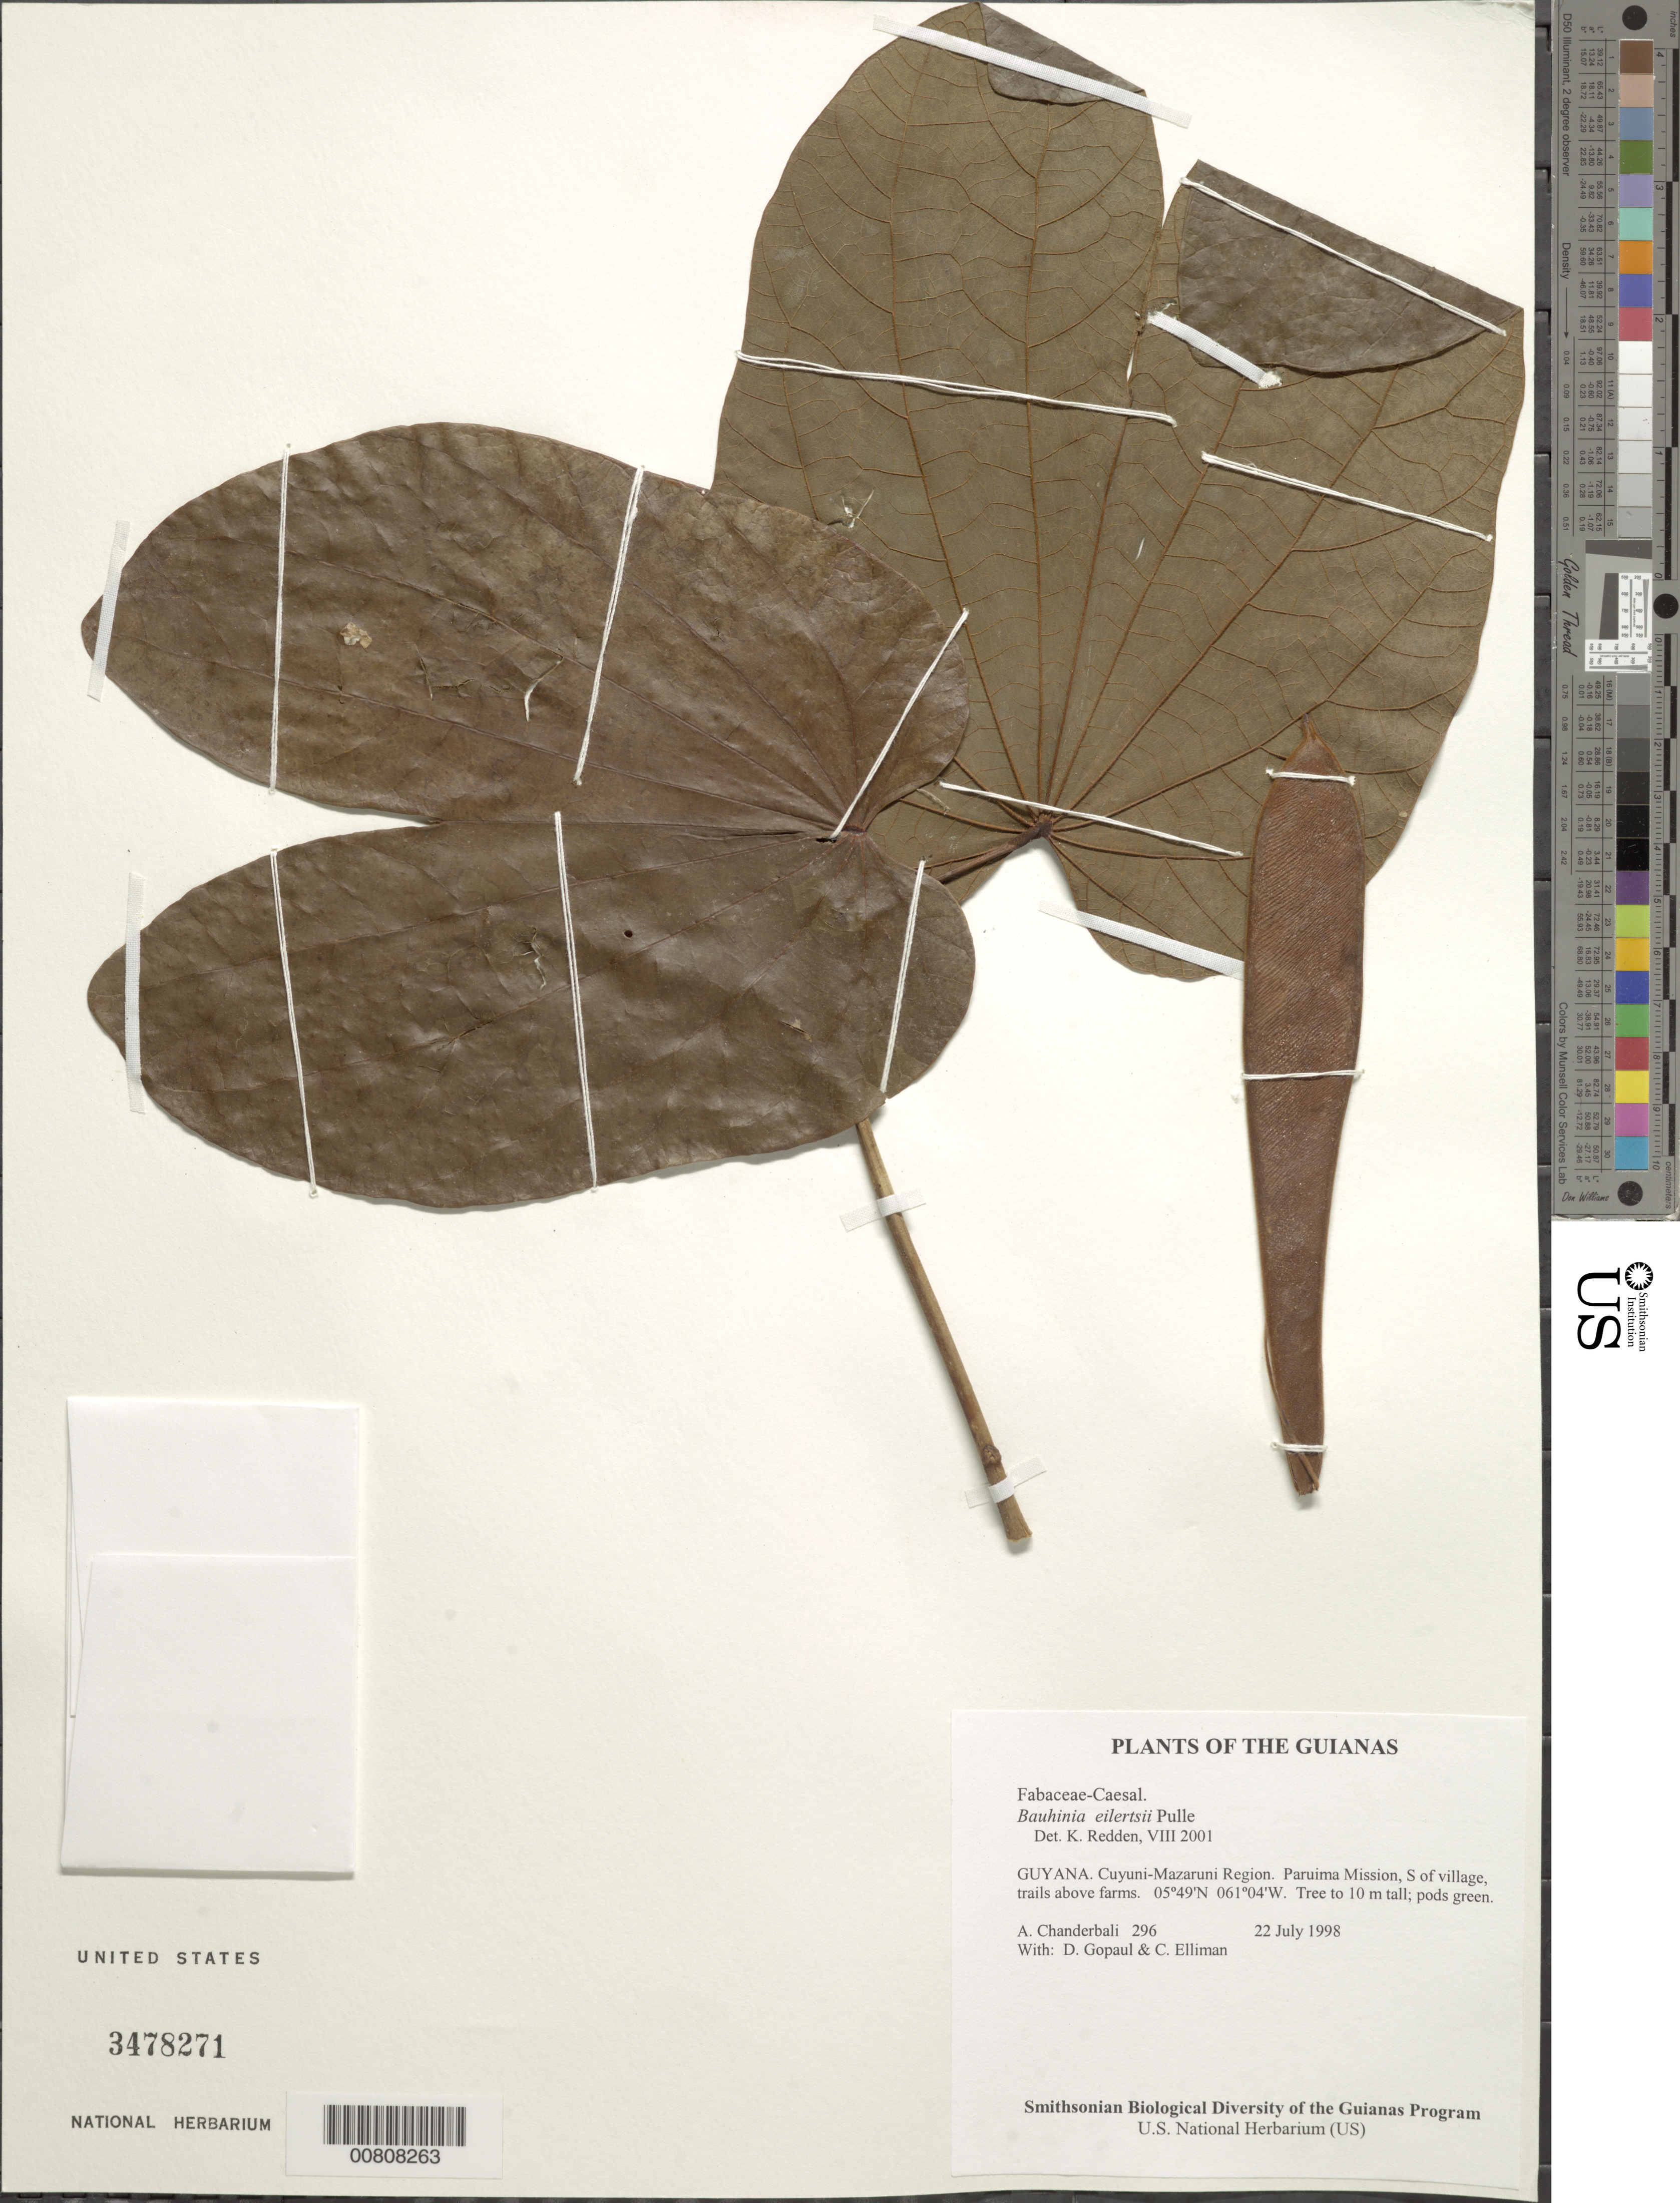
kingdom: Plantae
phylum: Tracheophyta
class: Magnoliopsida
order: Fabales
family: Fabaceae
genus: Bauhinia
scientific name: Bauhinia eilertsii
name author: Pulle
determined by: Redden, K. M.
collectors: A. S. Chanderbali, D. Gopaul & C. Elliman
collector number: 296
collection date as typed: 22 July 1998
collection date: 1998-07-22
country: Guyana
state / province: Cuyuni-Mazaruni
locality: Paruima Mission, S of village, trails above farms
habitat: Forested slopes below mountain cliffs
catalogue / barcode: US 3478271